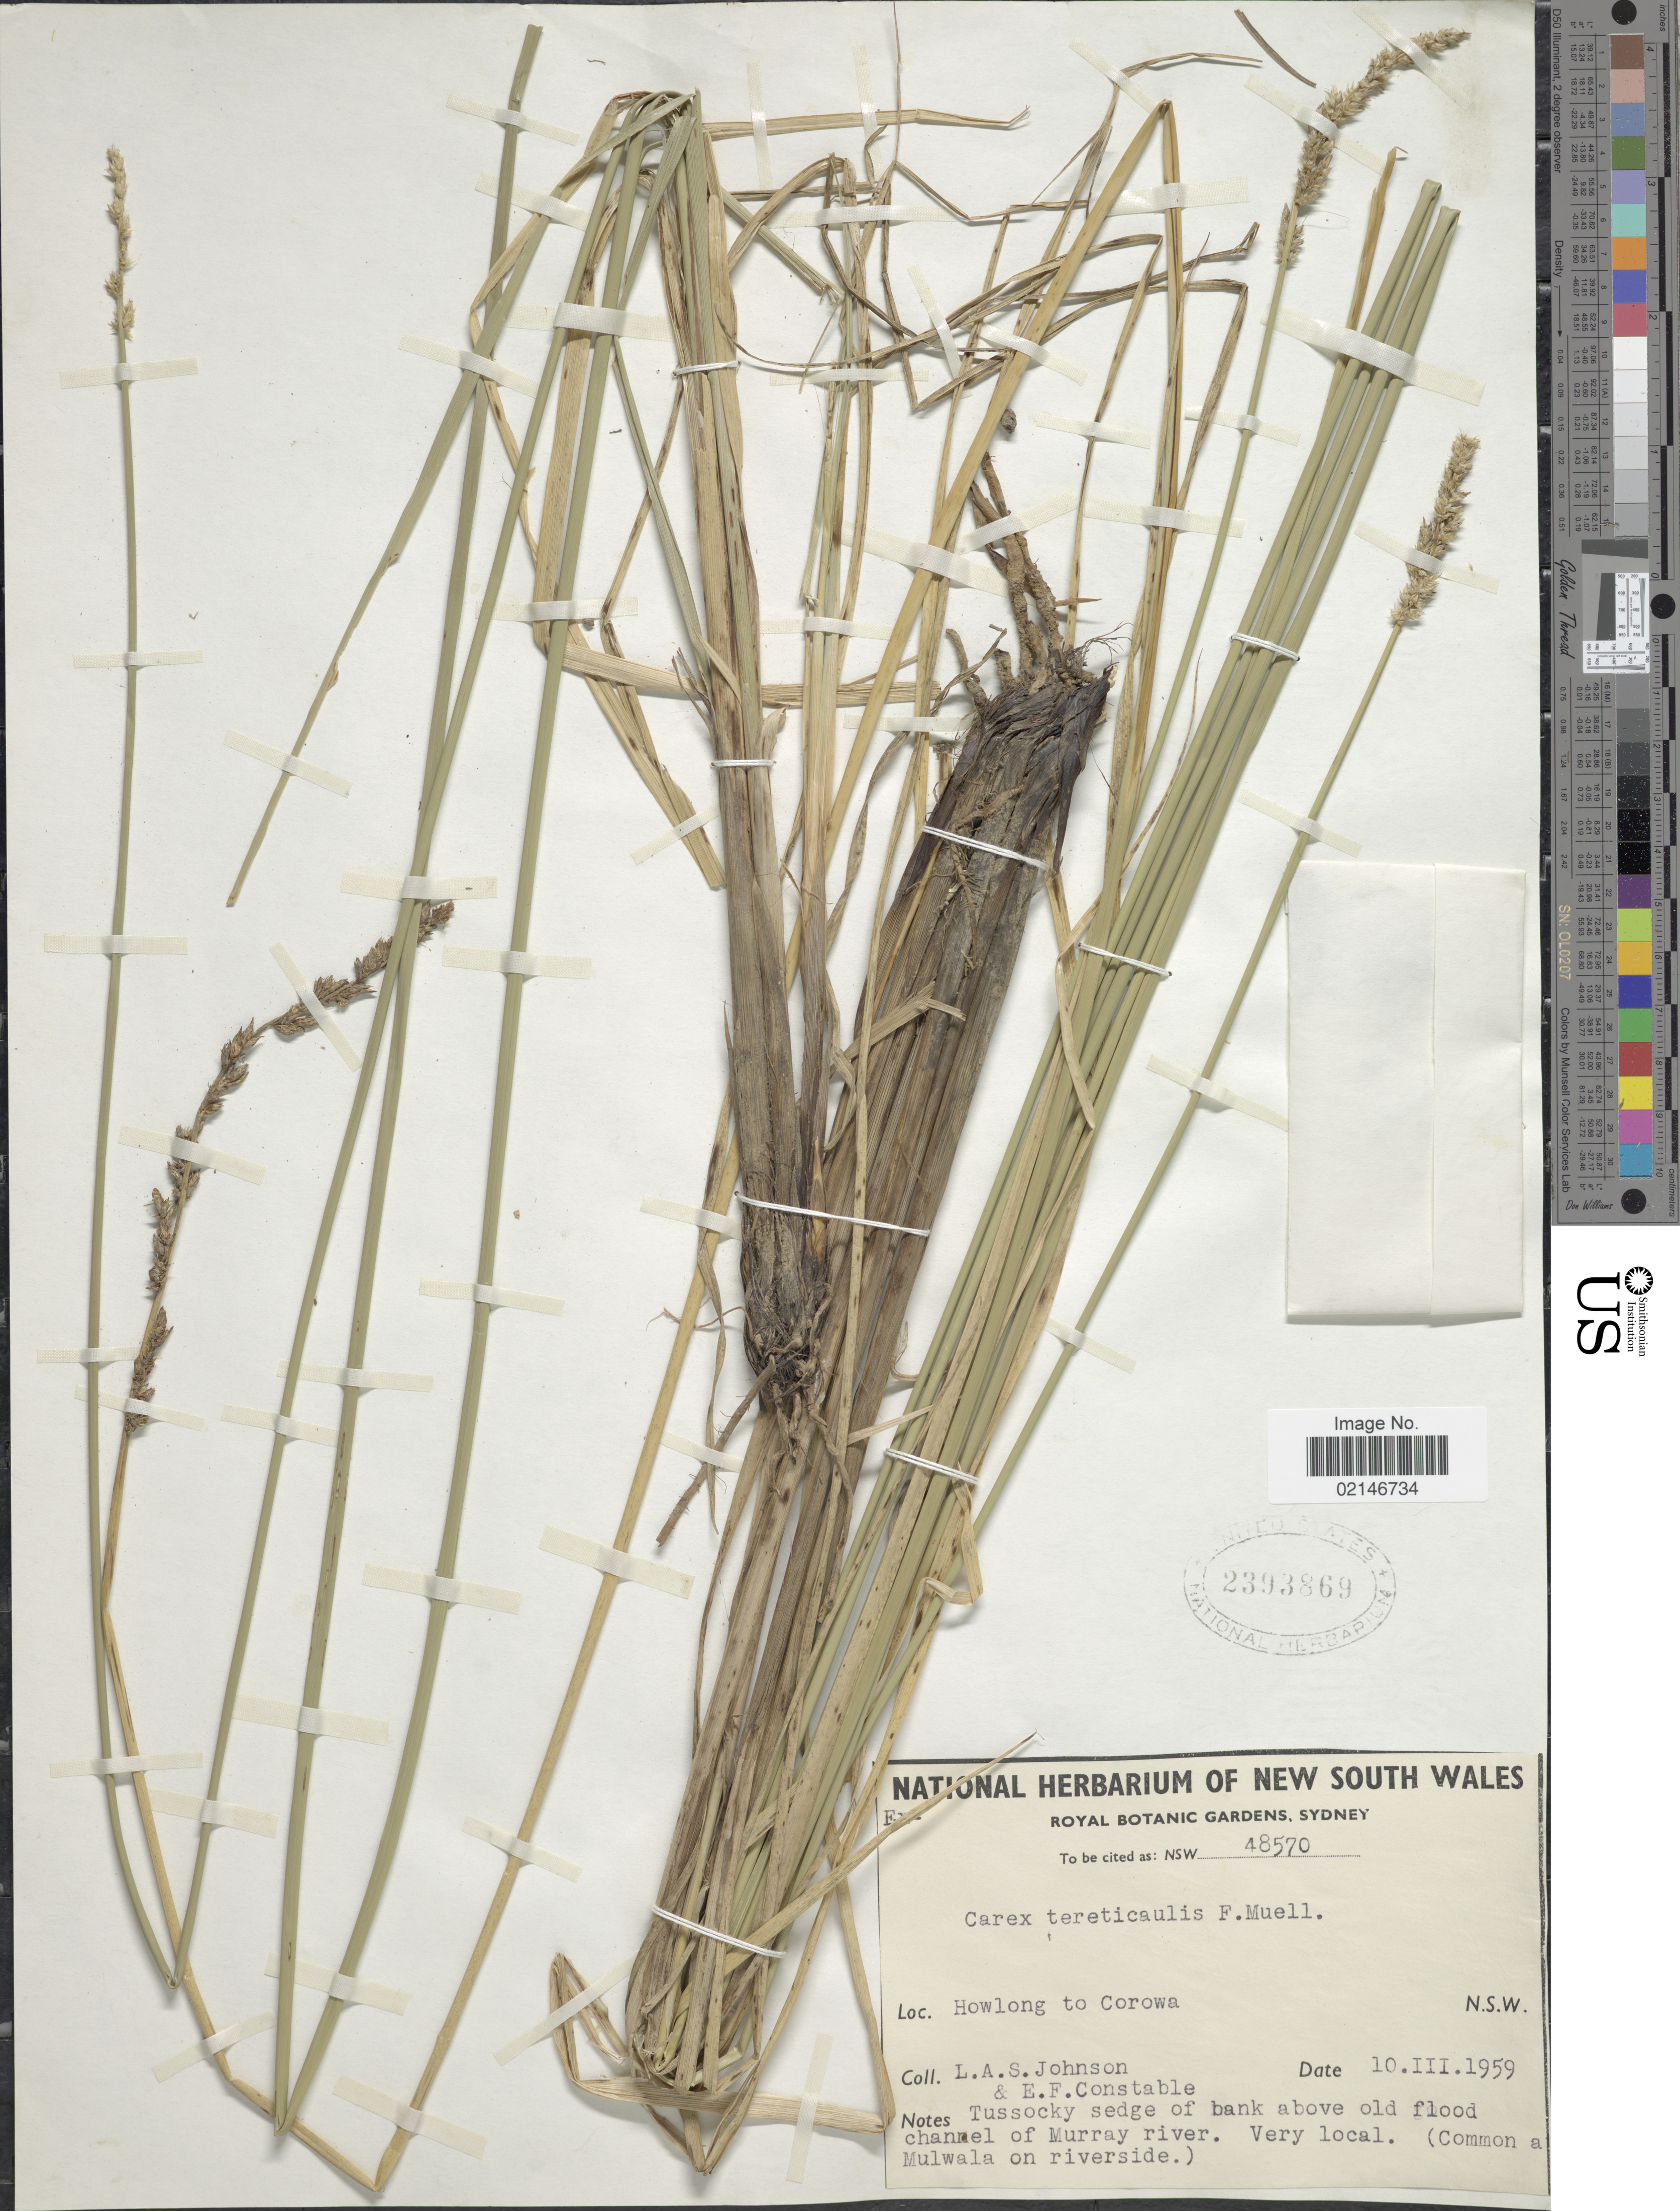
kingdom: Plantae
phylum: Tracheophyta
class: Liliopsida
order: Poales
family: Cyperaceae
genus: Carex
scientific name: Carex tereticaulis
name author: F. Muell.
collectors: L. A. S. Johnson & E. F. Constable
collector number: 48570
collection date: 1959-03-10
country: Australia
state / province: New South Wales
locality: Howlong to Corowa, N.S.W., Tussocku sedge of bank above old flood channel of Murray river. Very local (Common a Mulwala on riverside)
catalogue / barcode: US 2393869